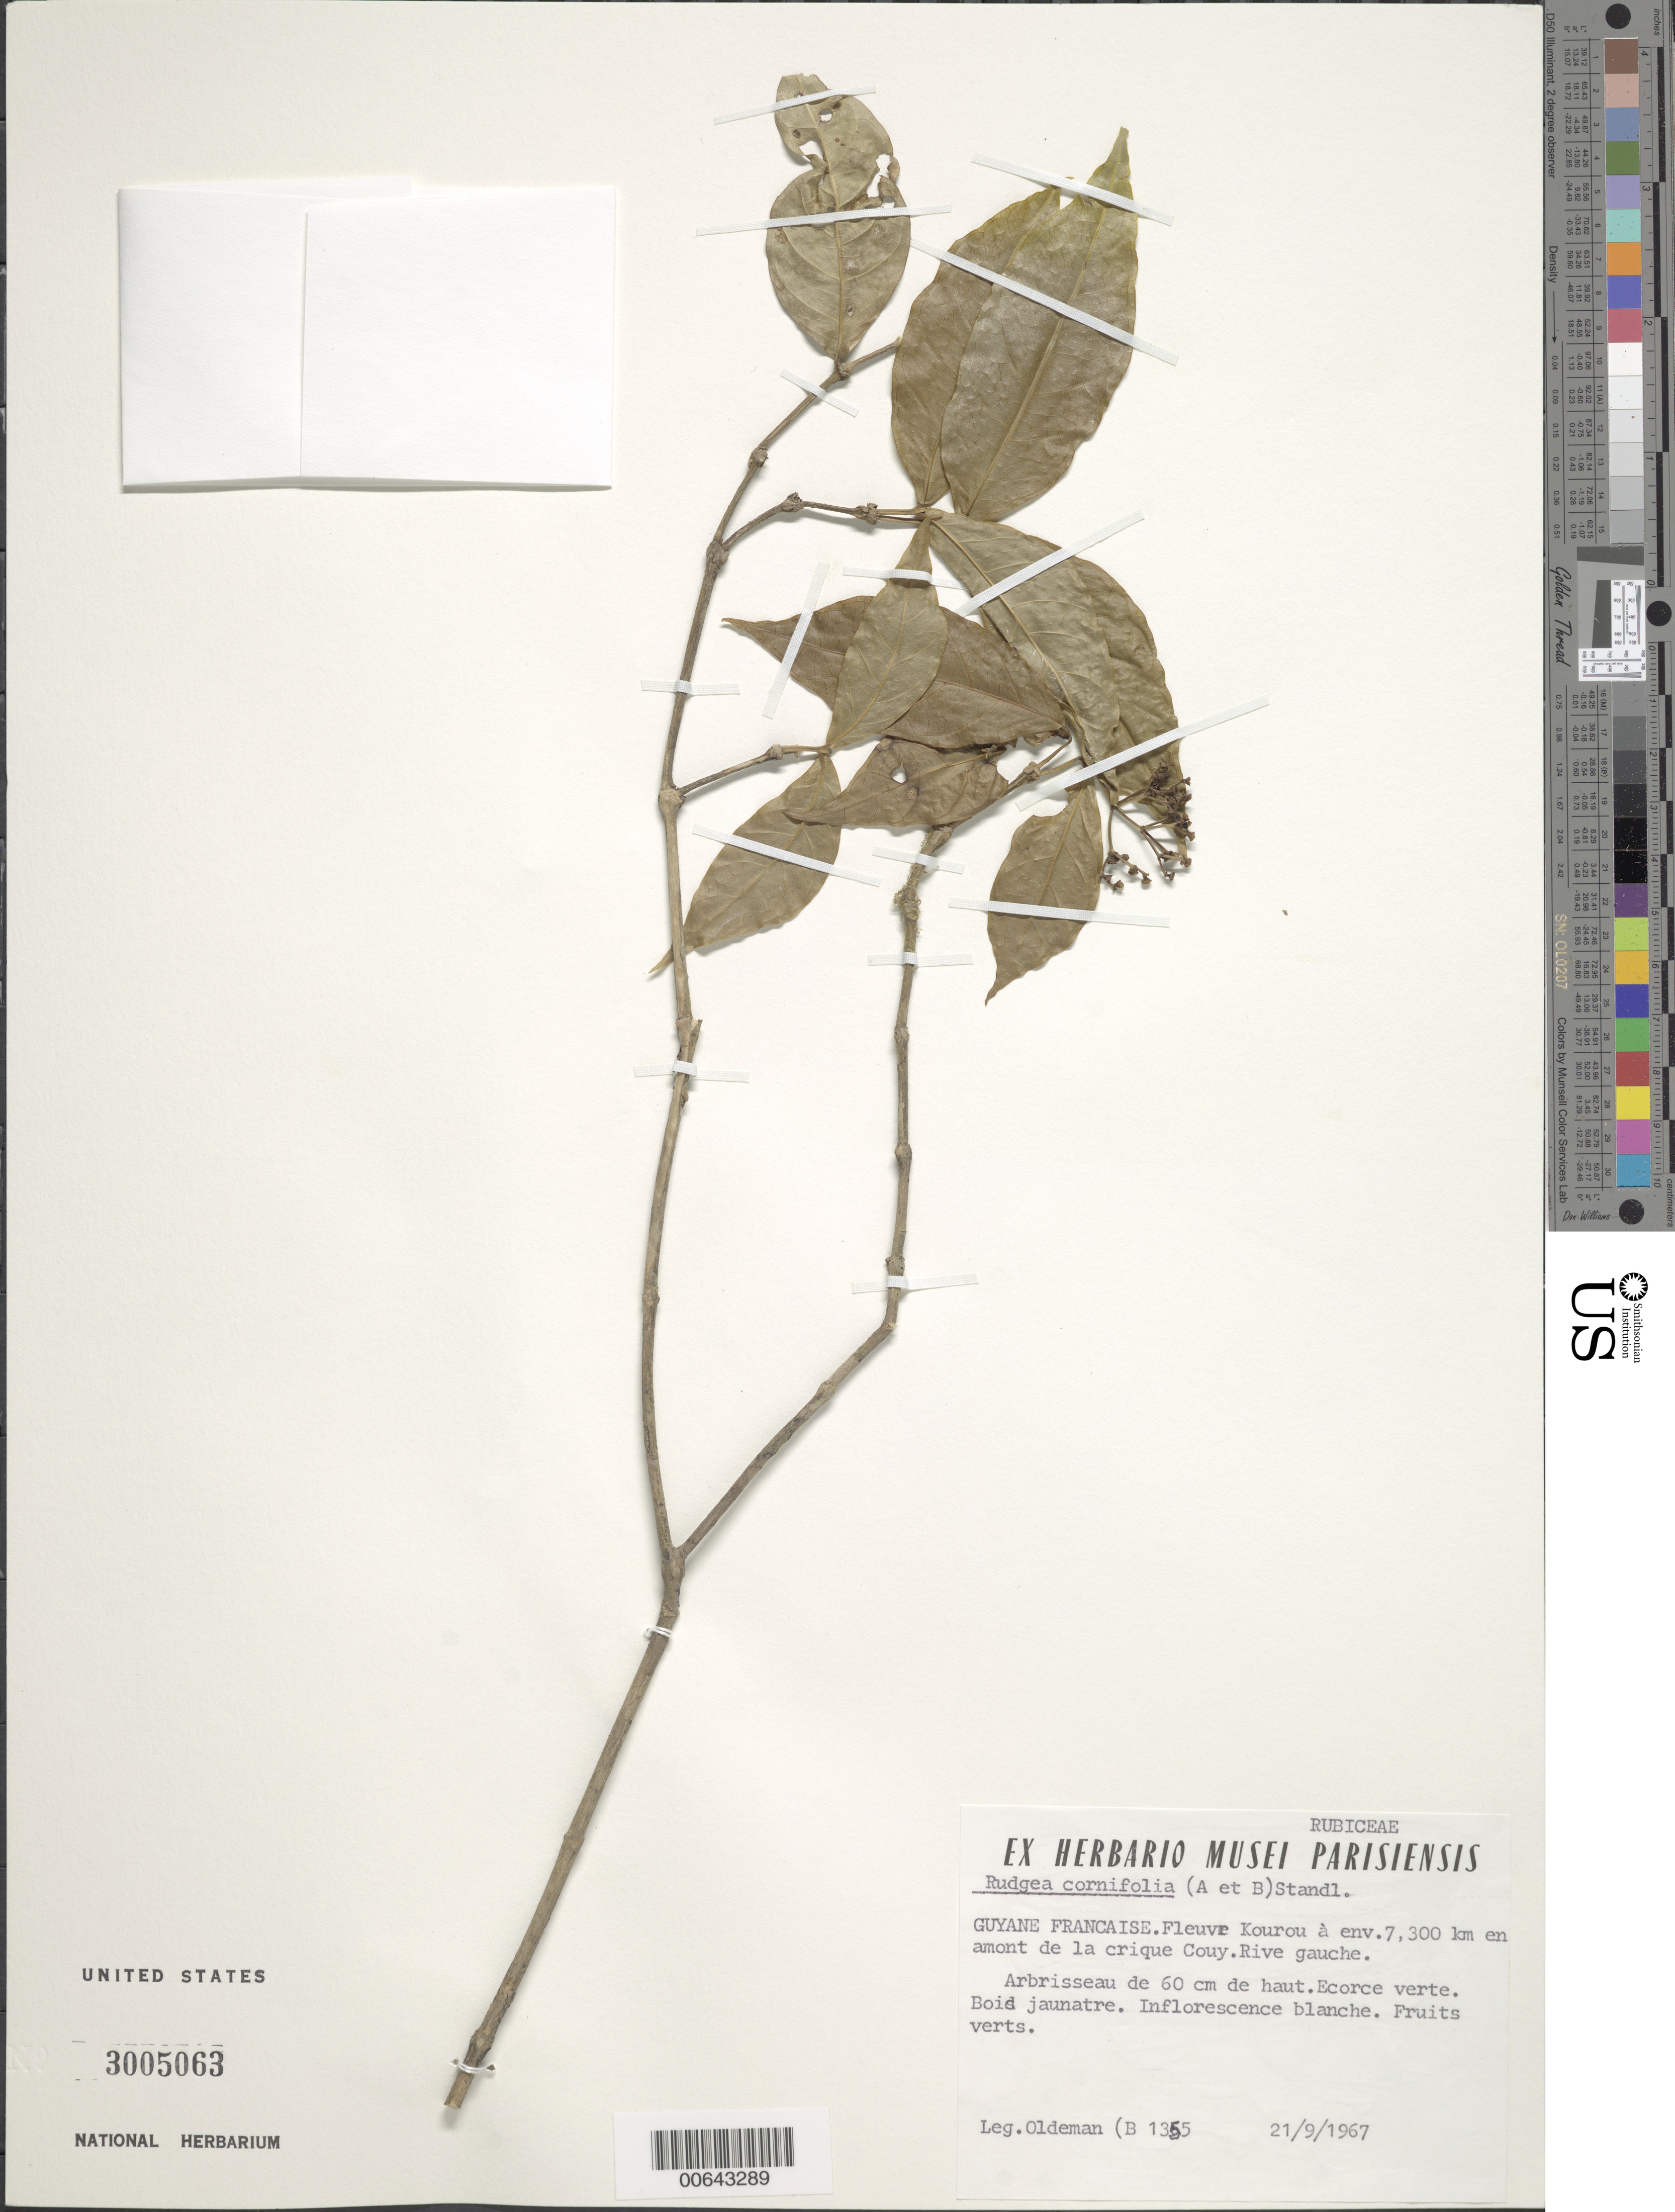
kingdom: Plantae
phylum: Tracheophyta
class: Magnoliopsida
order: Gentianales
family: Rubiaceae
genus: Rudgea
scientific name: Rudgea cornifolia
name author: (Kunth) Standl.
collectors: R. Oldeman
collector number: B 1355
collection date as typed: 21-Sep-67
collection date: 1967-09-21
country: French Guiana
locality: Fleuve Kourou, Crique Couy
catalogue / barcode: US 3005063